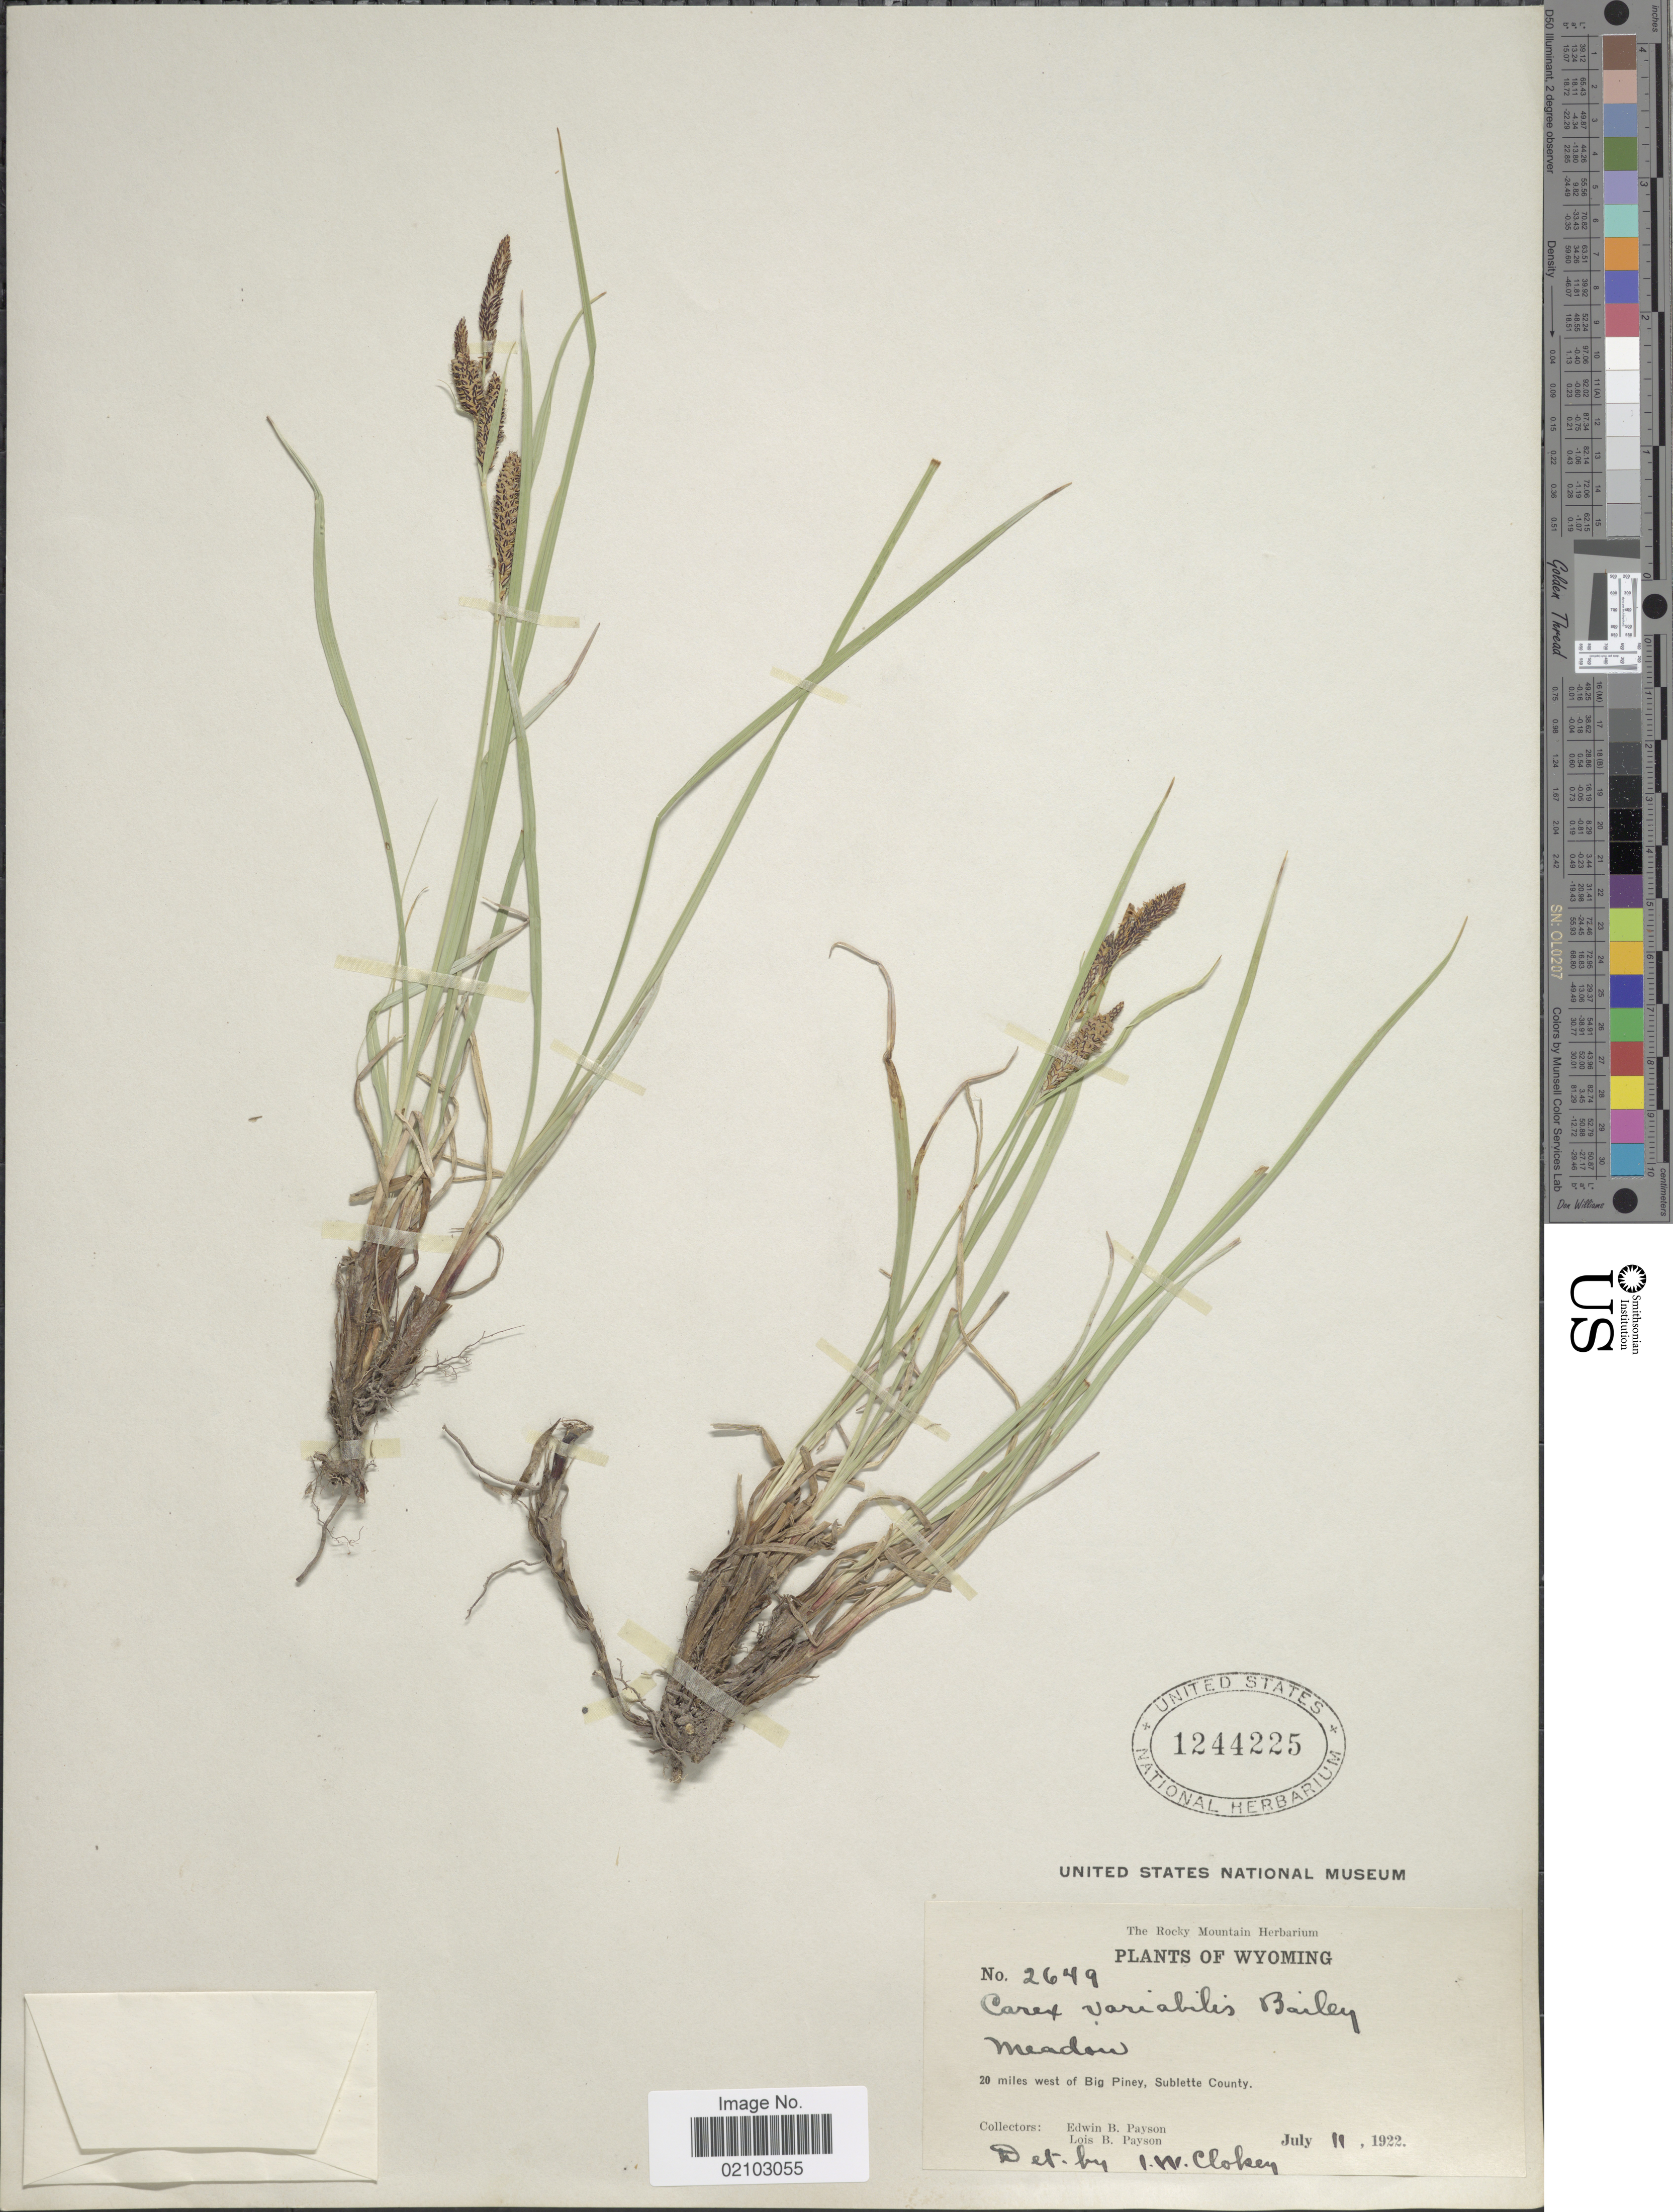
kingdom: Plantae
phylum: Tracheophyta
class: Liliopsida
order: Poales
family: Cyperaceae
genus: Carex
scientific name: Carex aquatilis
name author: Wahlenb.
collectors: E. B. Payson & L. Payson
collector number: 2649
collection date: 1922-07-11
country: United States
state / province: Wyoming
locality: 20 miles west of Big Piney, Sublette County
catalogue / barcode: US 1244225